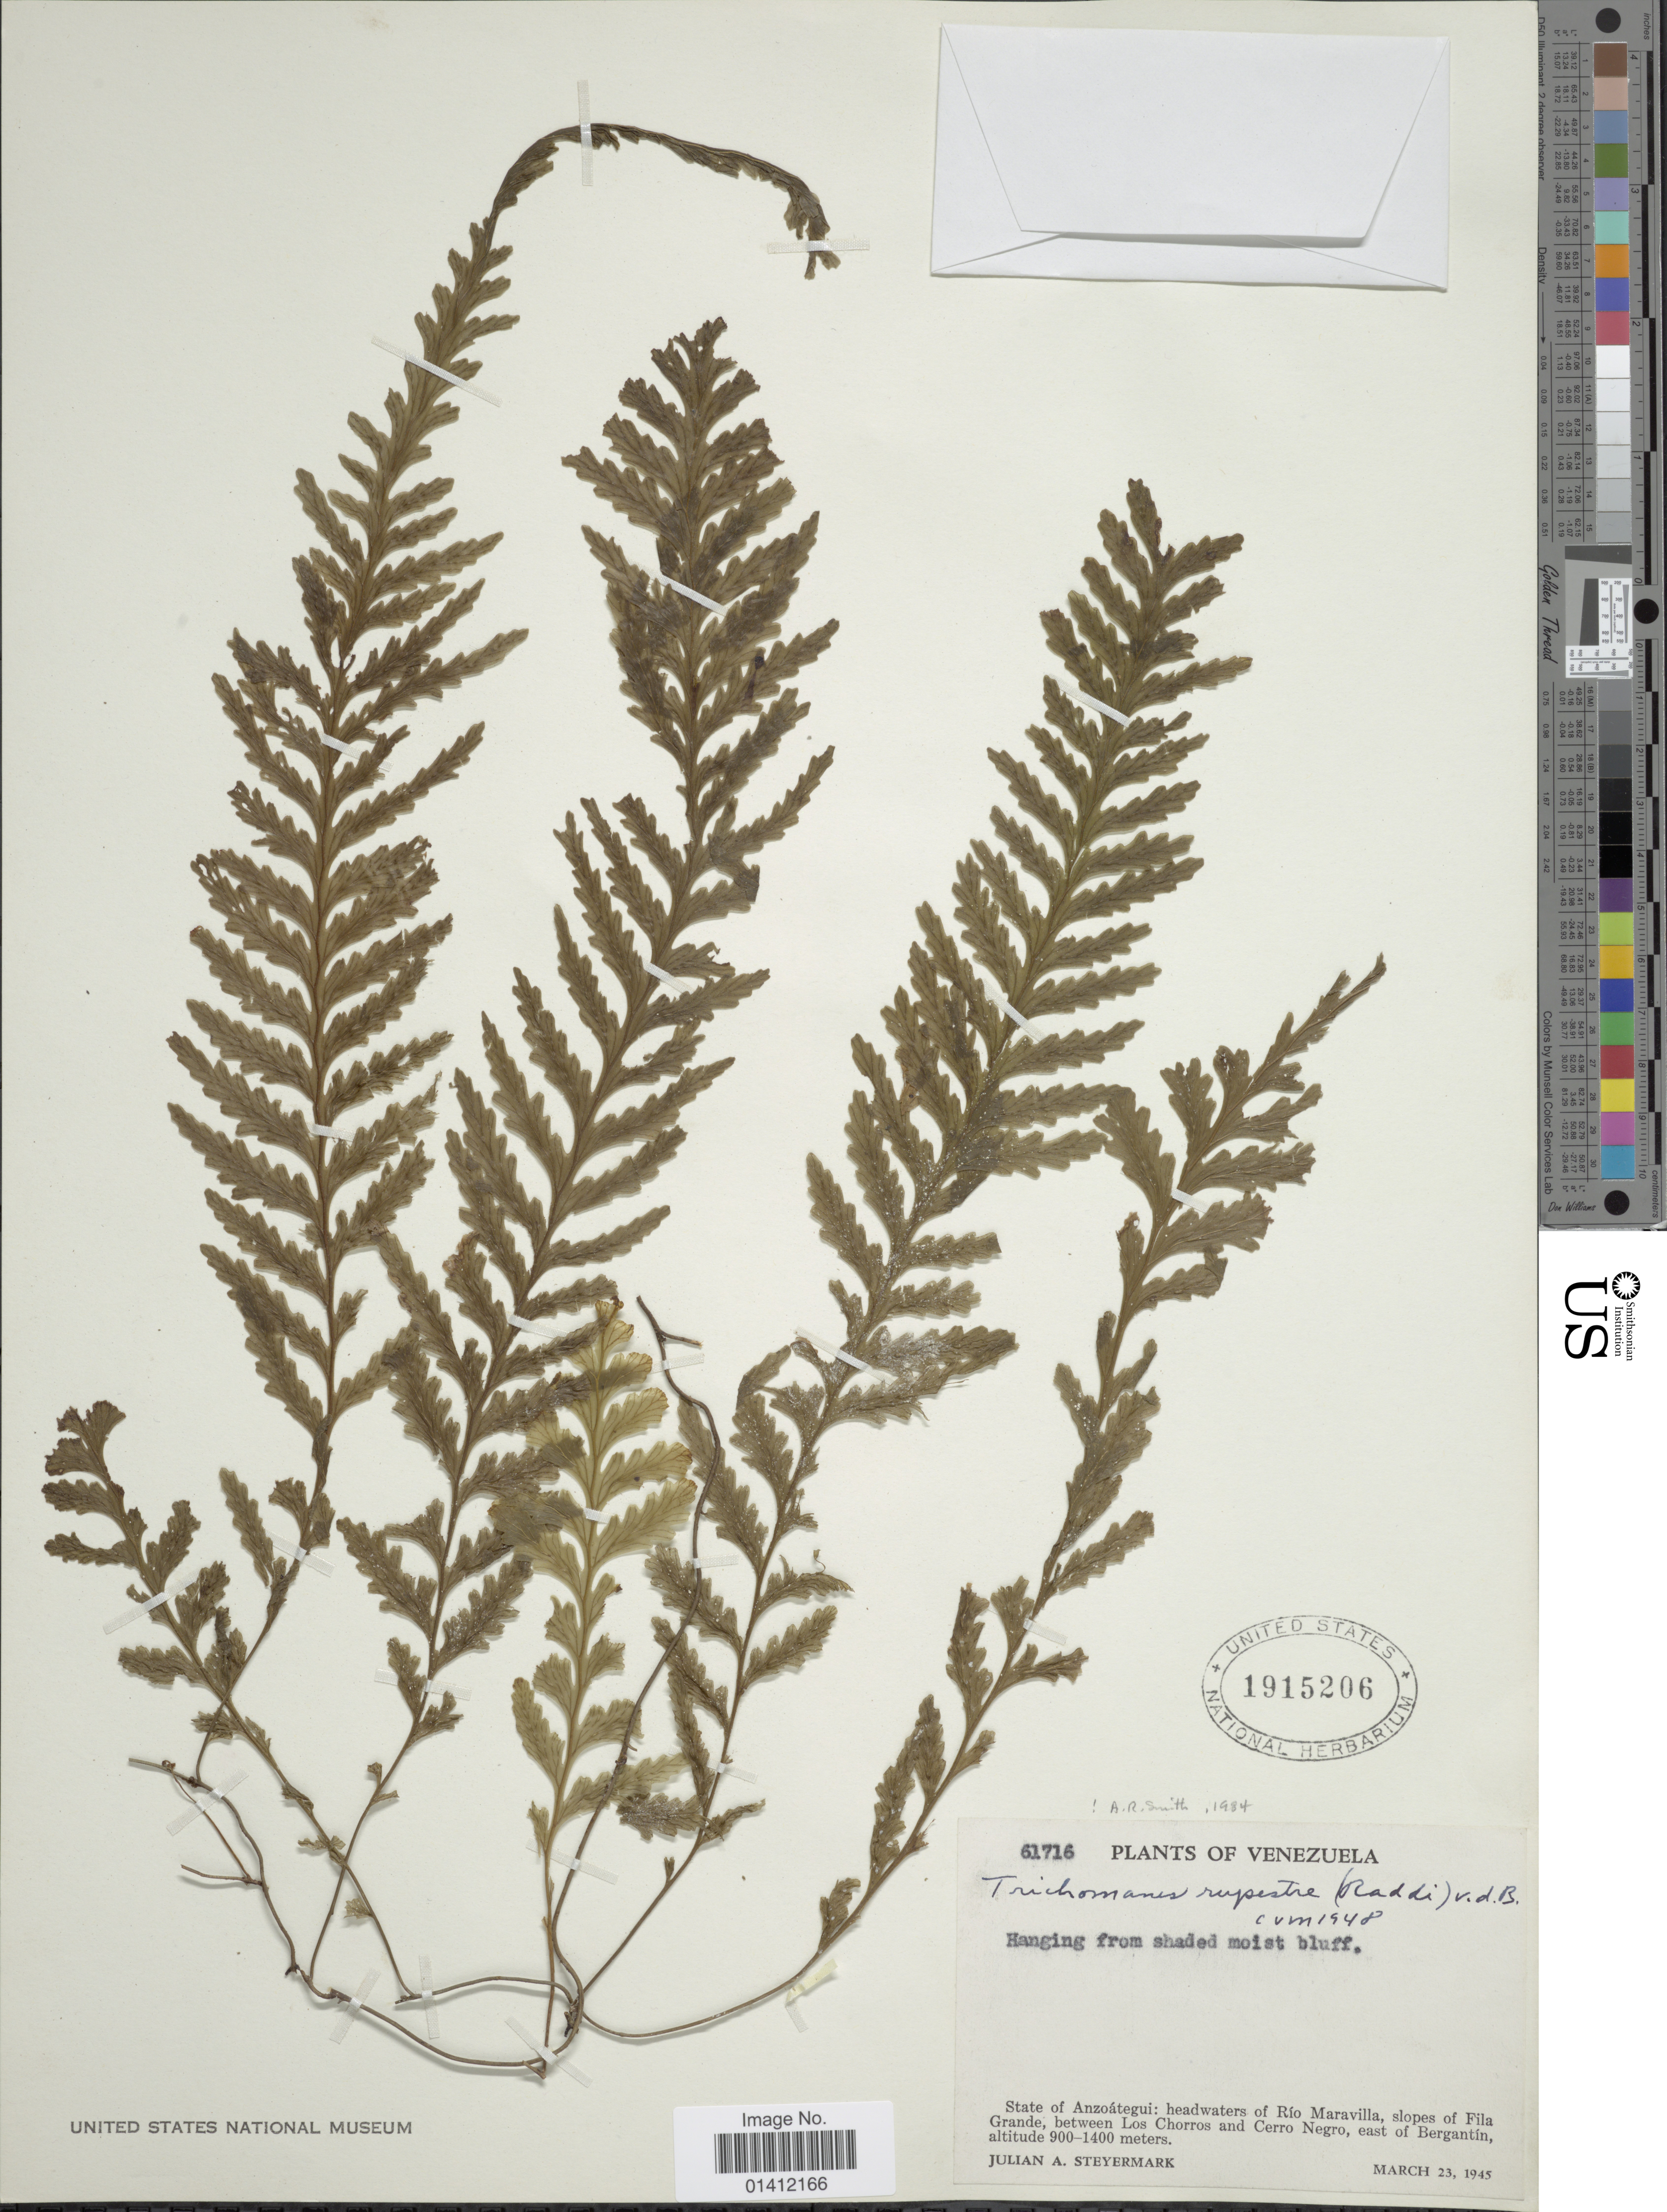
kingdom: Plantae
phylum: Tracheophyta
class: Polypodiopsida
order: Hymenophyllales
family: Hymenophyllaceae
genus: Vandenboschia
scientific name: Vandenboschia rupestris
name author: (Raddi) Ebihara & K. Iwats.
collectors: J. Steyermark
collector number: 61716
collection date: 1945-03-23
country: Venezuela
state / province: Anzoategui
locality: Headwaters of Río Maravilla, slopes of Fila Grande, between Los Chorros and Cerro negro, east of Bergatin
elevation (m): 900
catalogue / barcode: US 1915206